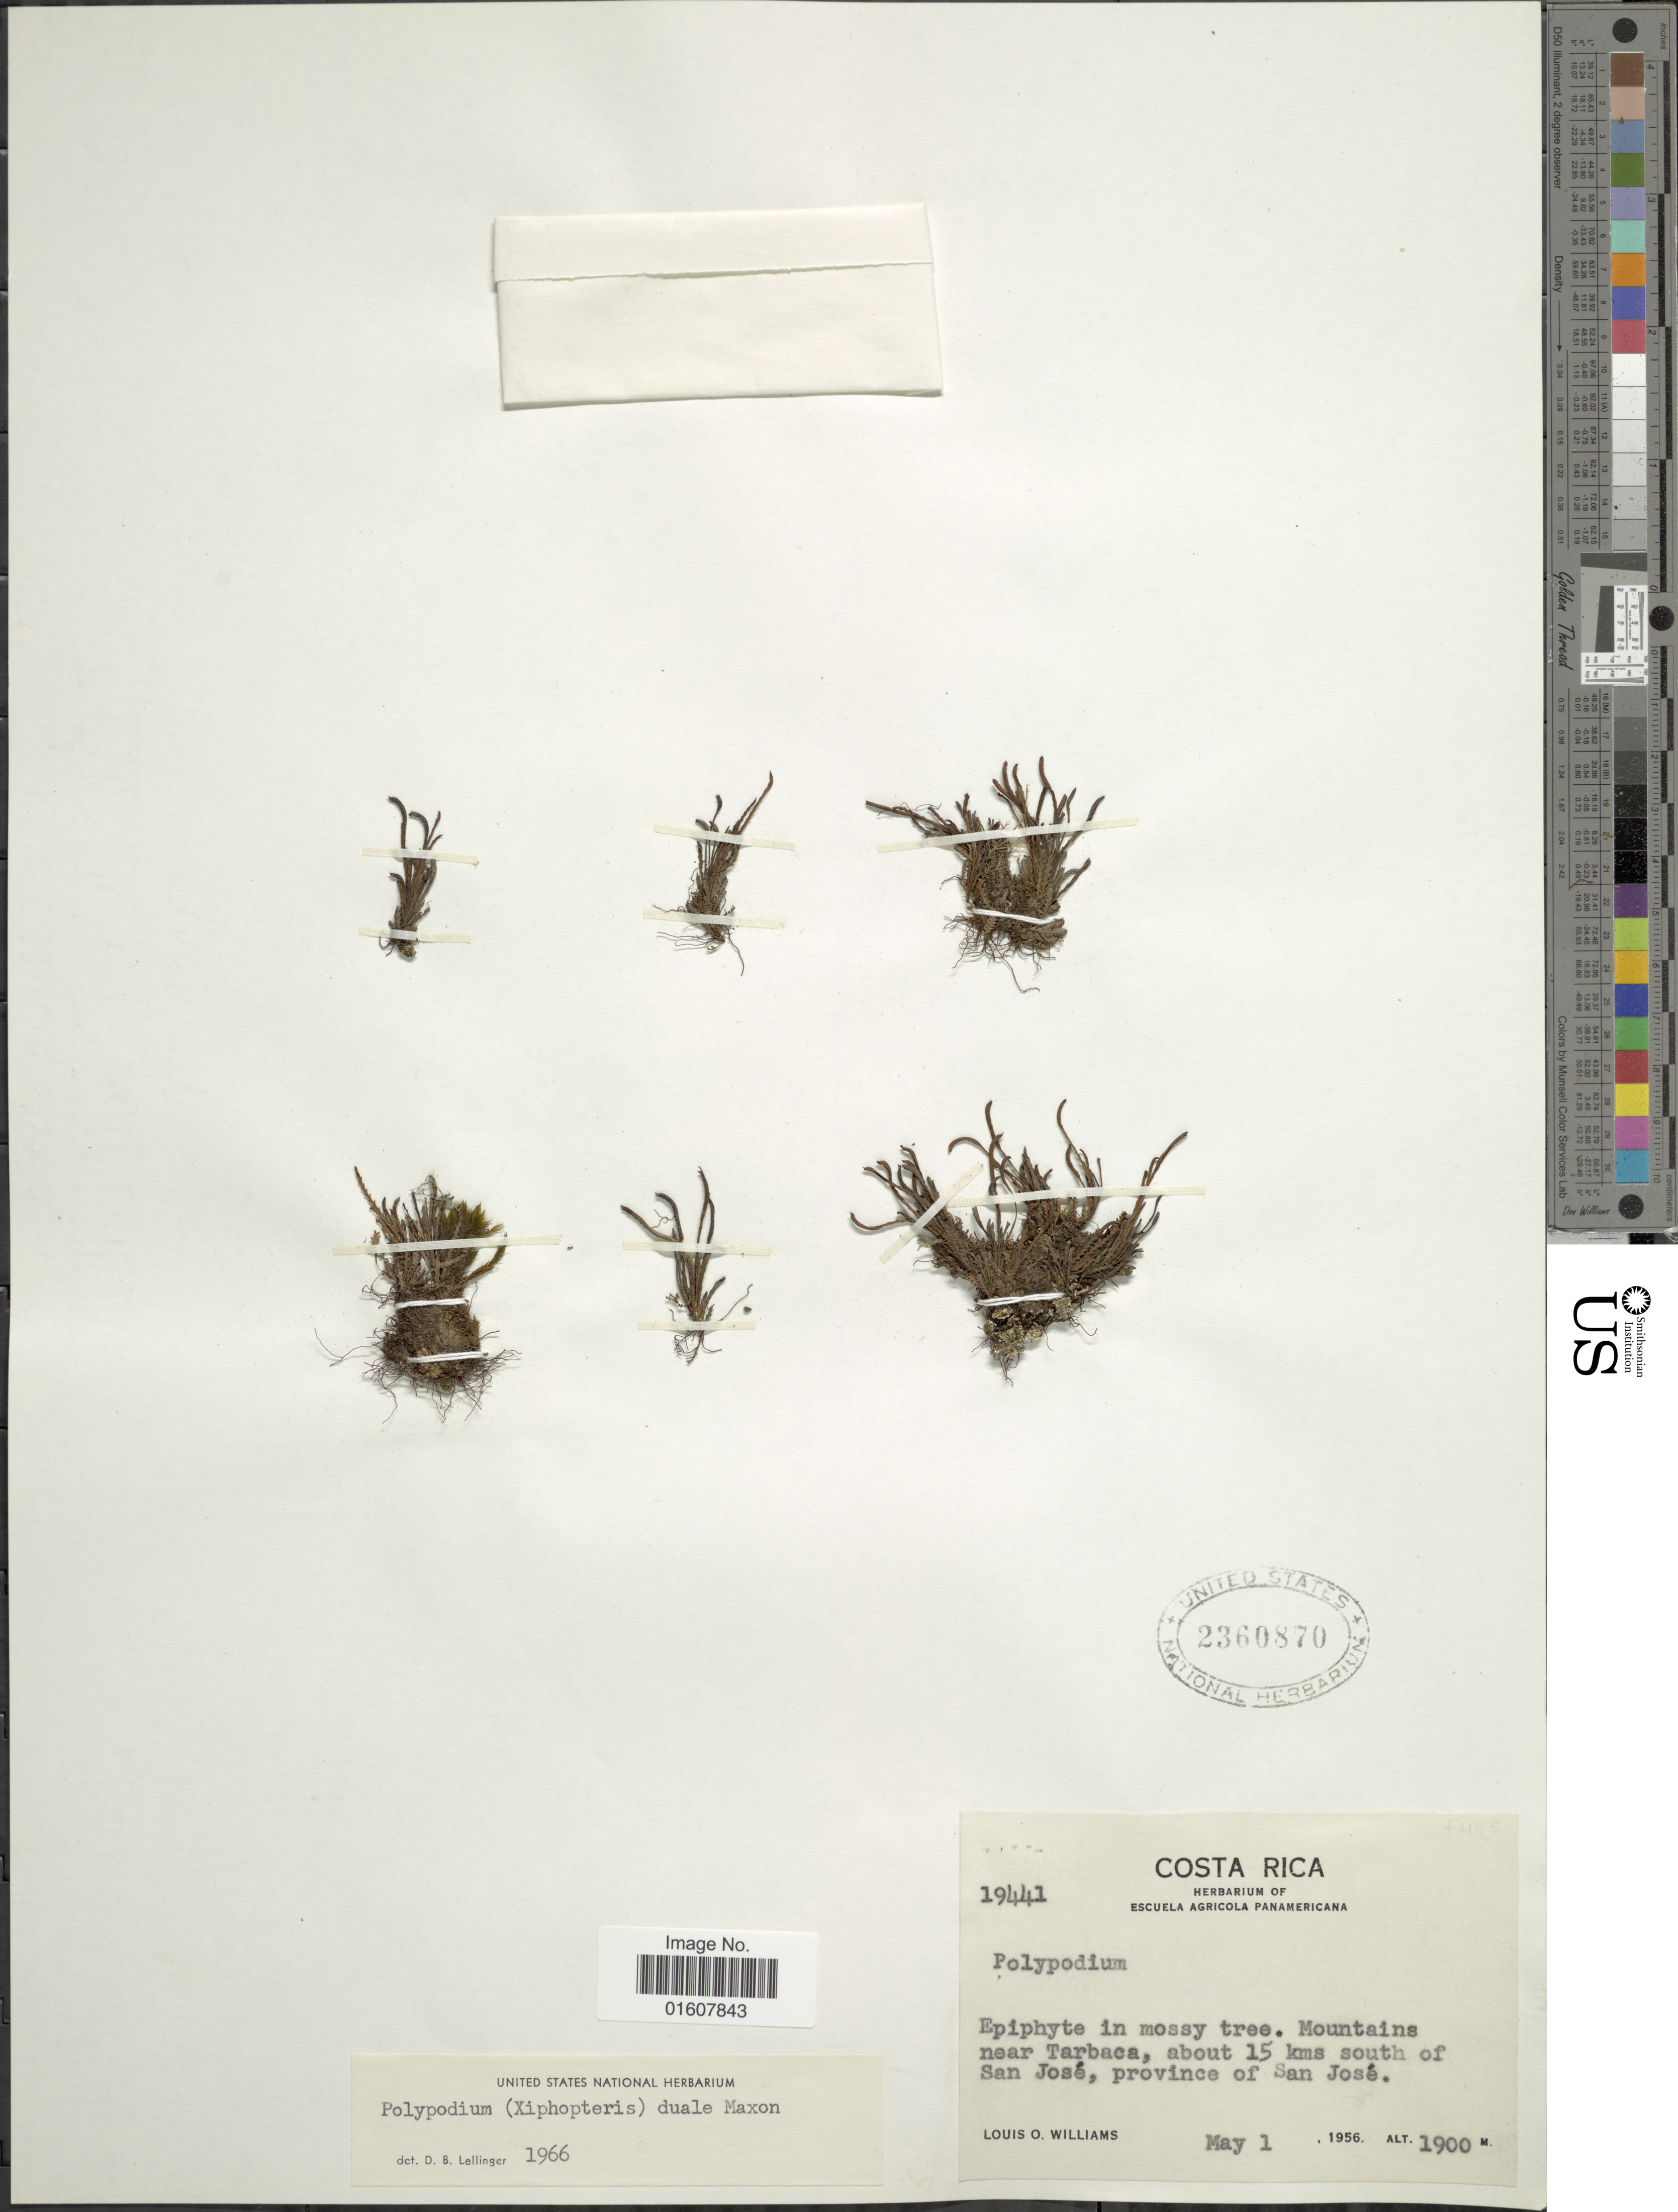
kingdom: Plantae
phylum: Tracheophyta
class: Polypodiopsida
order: Polypodiales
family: Polypodiaceae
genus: Cochlidium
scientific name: Cochlidium serrulatum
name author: (Sw.) L.E. Bishop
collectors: L. O. Williams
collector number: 19441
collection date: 1956-05-01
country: Costa Rica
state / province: San José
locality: Mountains near Tarbaca, about 15 kms south of San José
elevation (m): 1900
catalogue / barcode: US 2360870